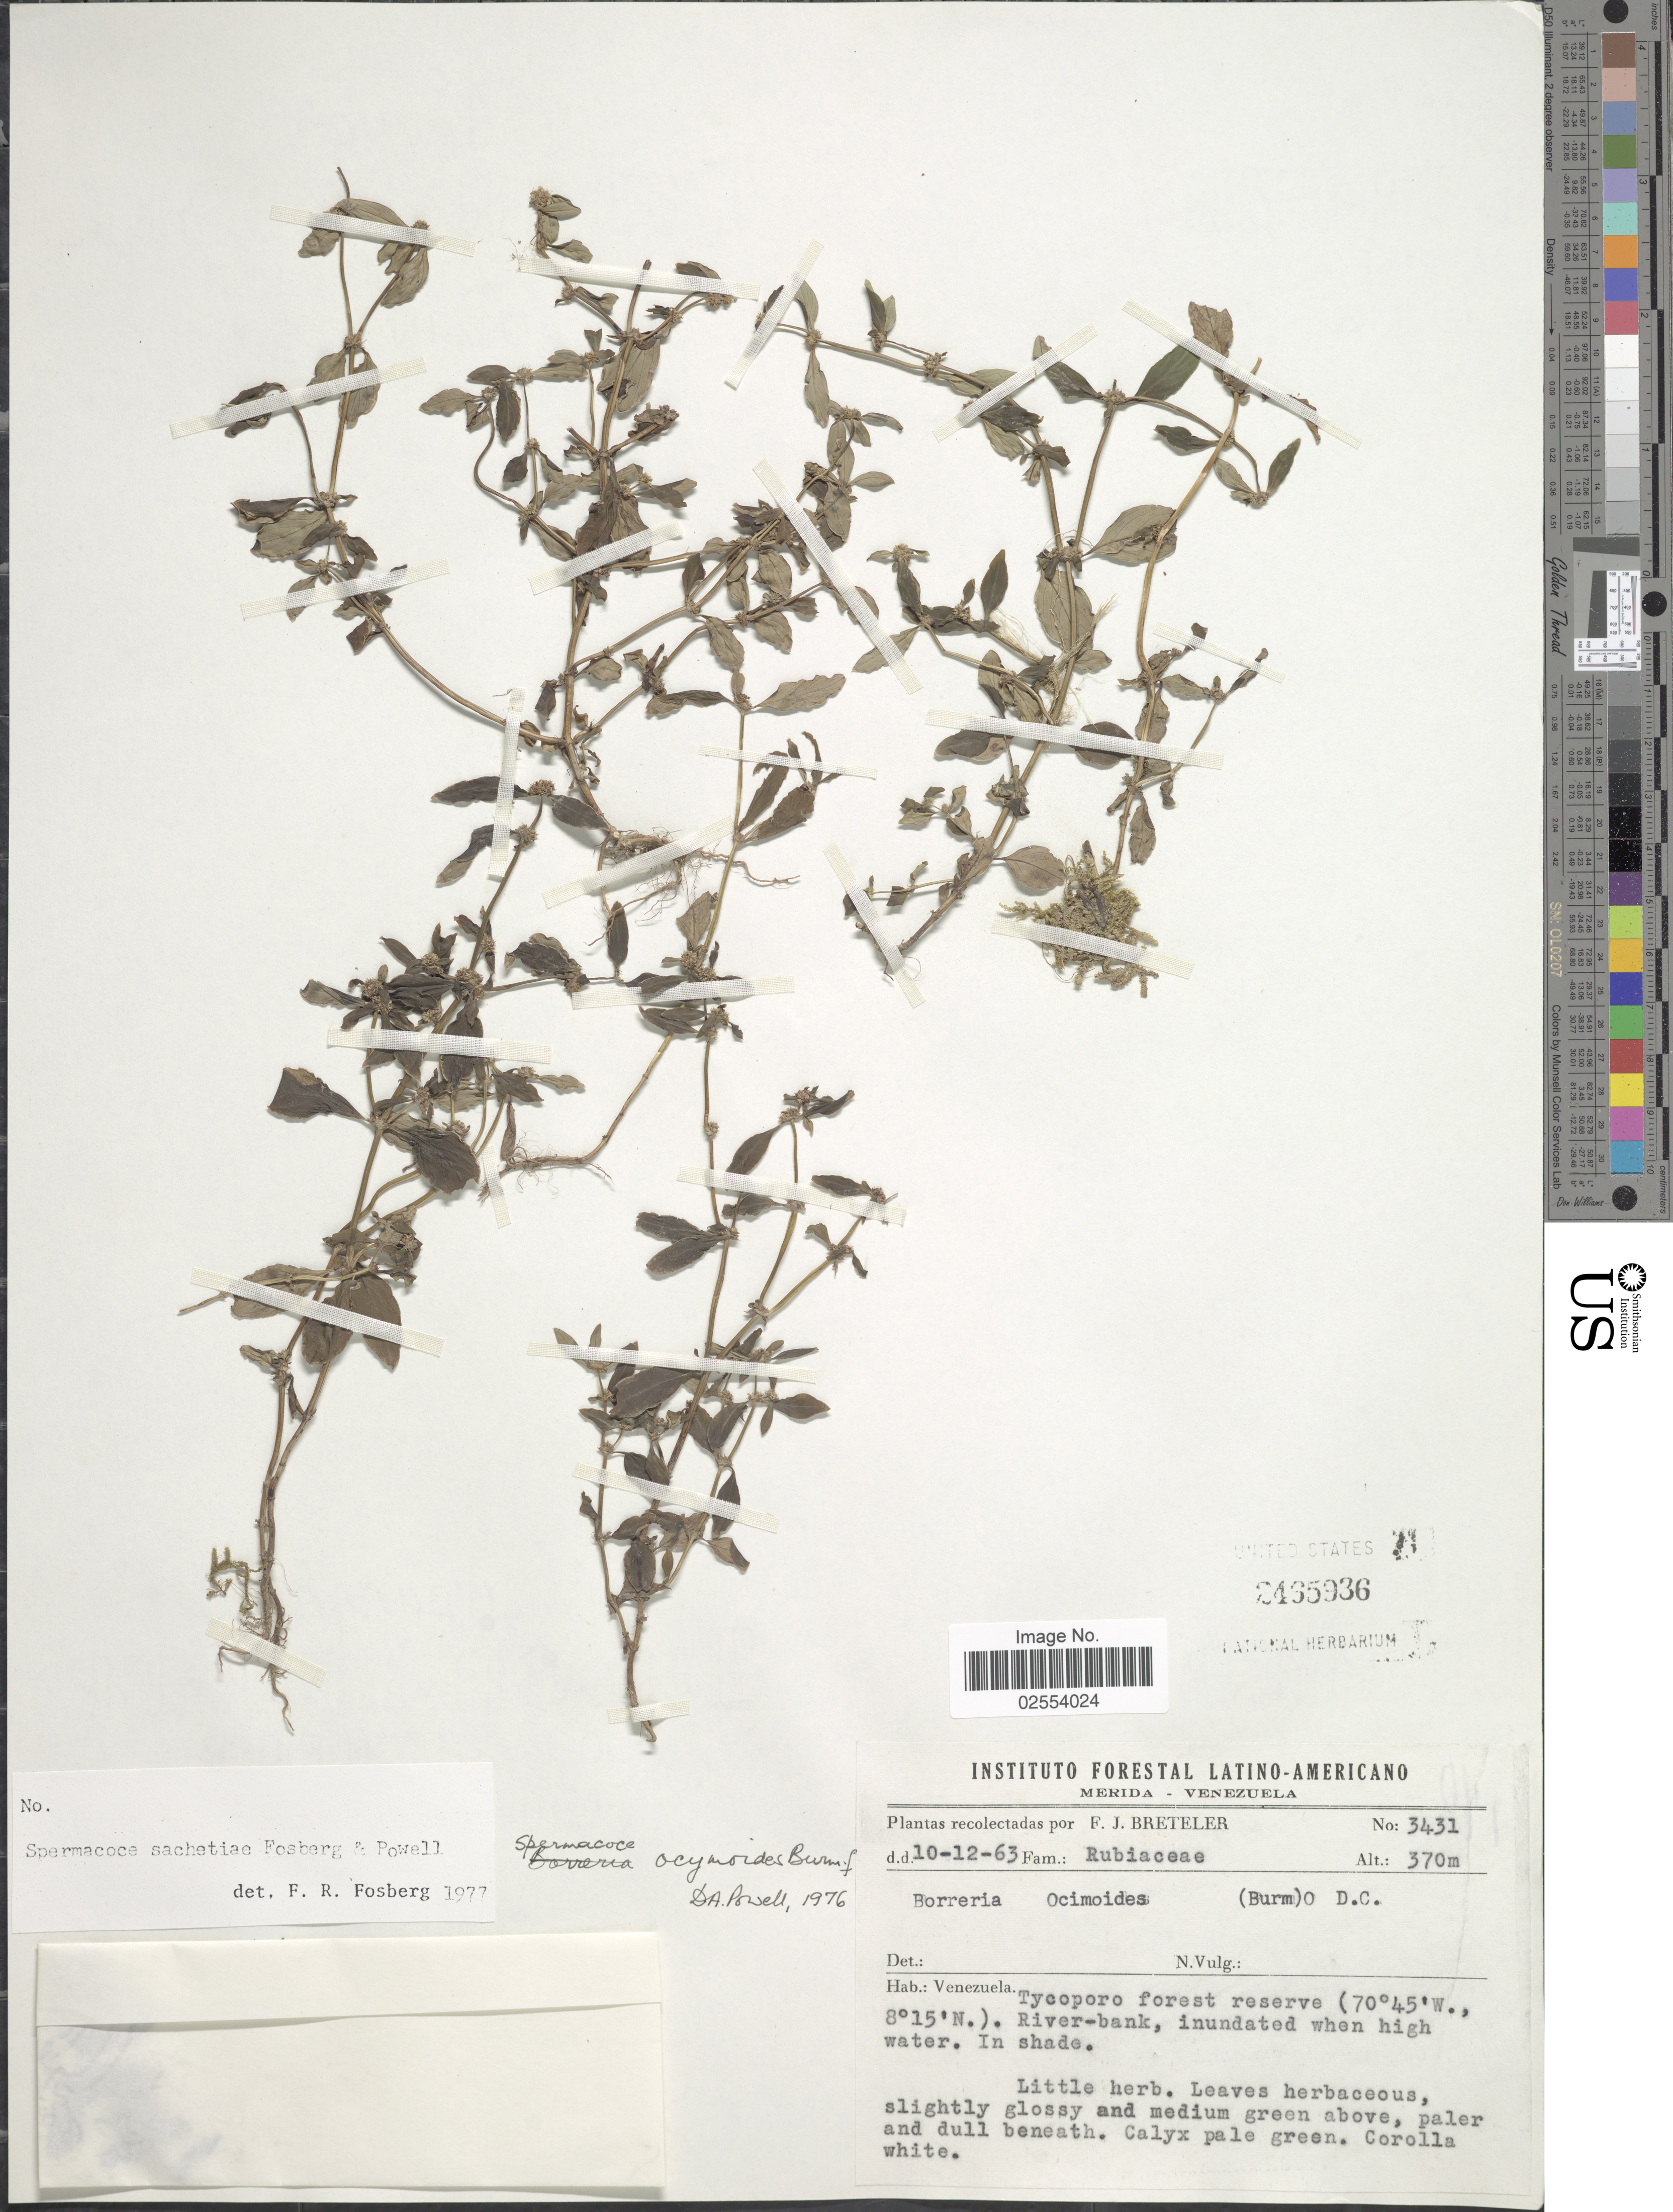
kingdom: Plantae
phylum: Tracheophyta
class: Magnoliopsida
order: Gentianales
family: Rubiaceae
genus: Spermacoce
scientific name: Spermacoce mauritiana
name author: Gideon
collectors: F. J. Breteler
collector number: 3431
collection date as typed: Transcribed d/m/y: 10/12/63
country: Venezuela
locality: Tycoporo forest reserve, River-bank, inundated when high water.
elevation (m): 370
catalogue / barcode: US 2465936